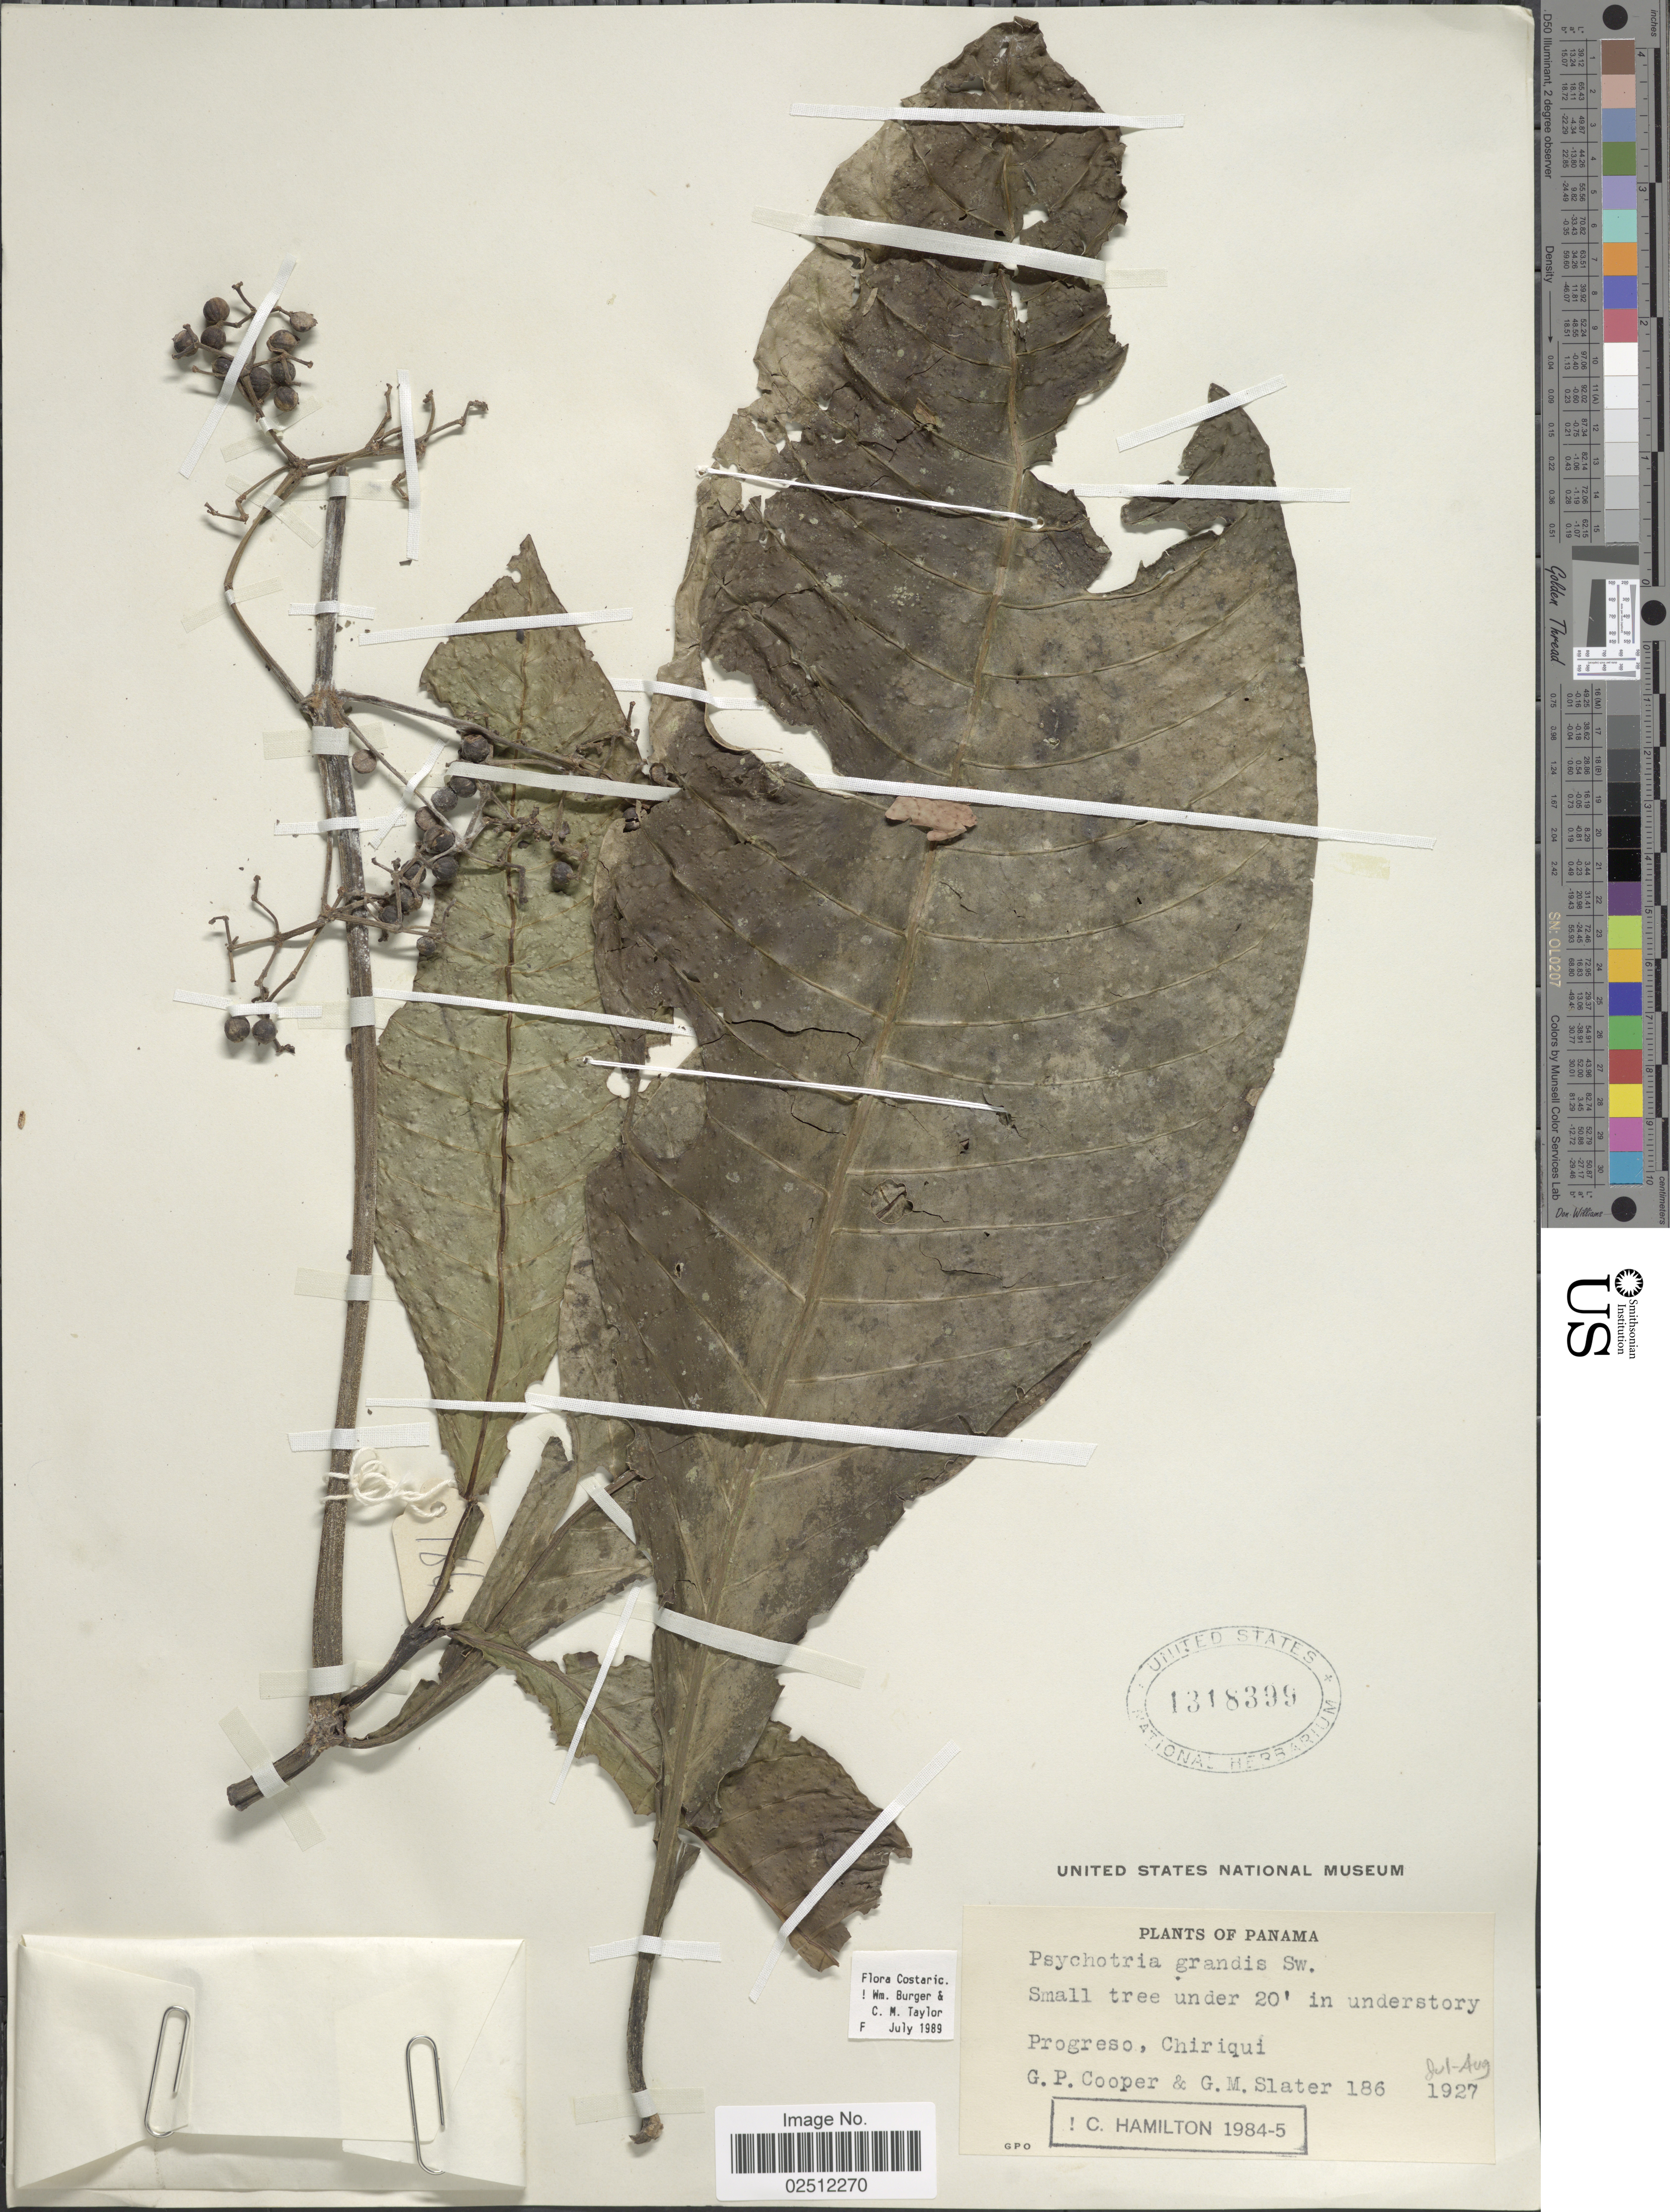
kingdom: Plantae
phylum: Tracheophyta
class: Magnoliopsida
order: Gentianales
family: Rubiaceae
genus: Psychotria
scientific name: Psychotria grandis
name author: Sw.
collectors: G. Cooper & G. Slater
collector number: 186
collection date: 1927-07/1927-08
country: Panama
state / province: Chiriqui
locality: Progreso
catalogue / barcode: US 1318399